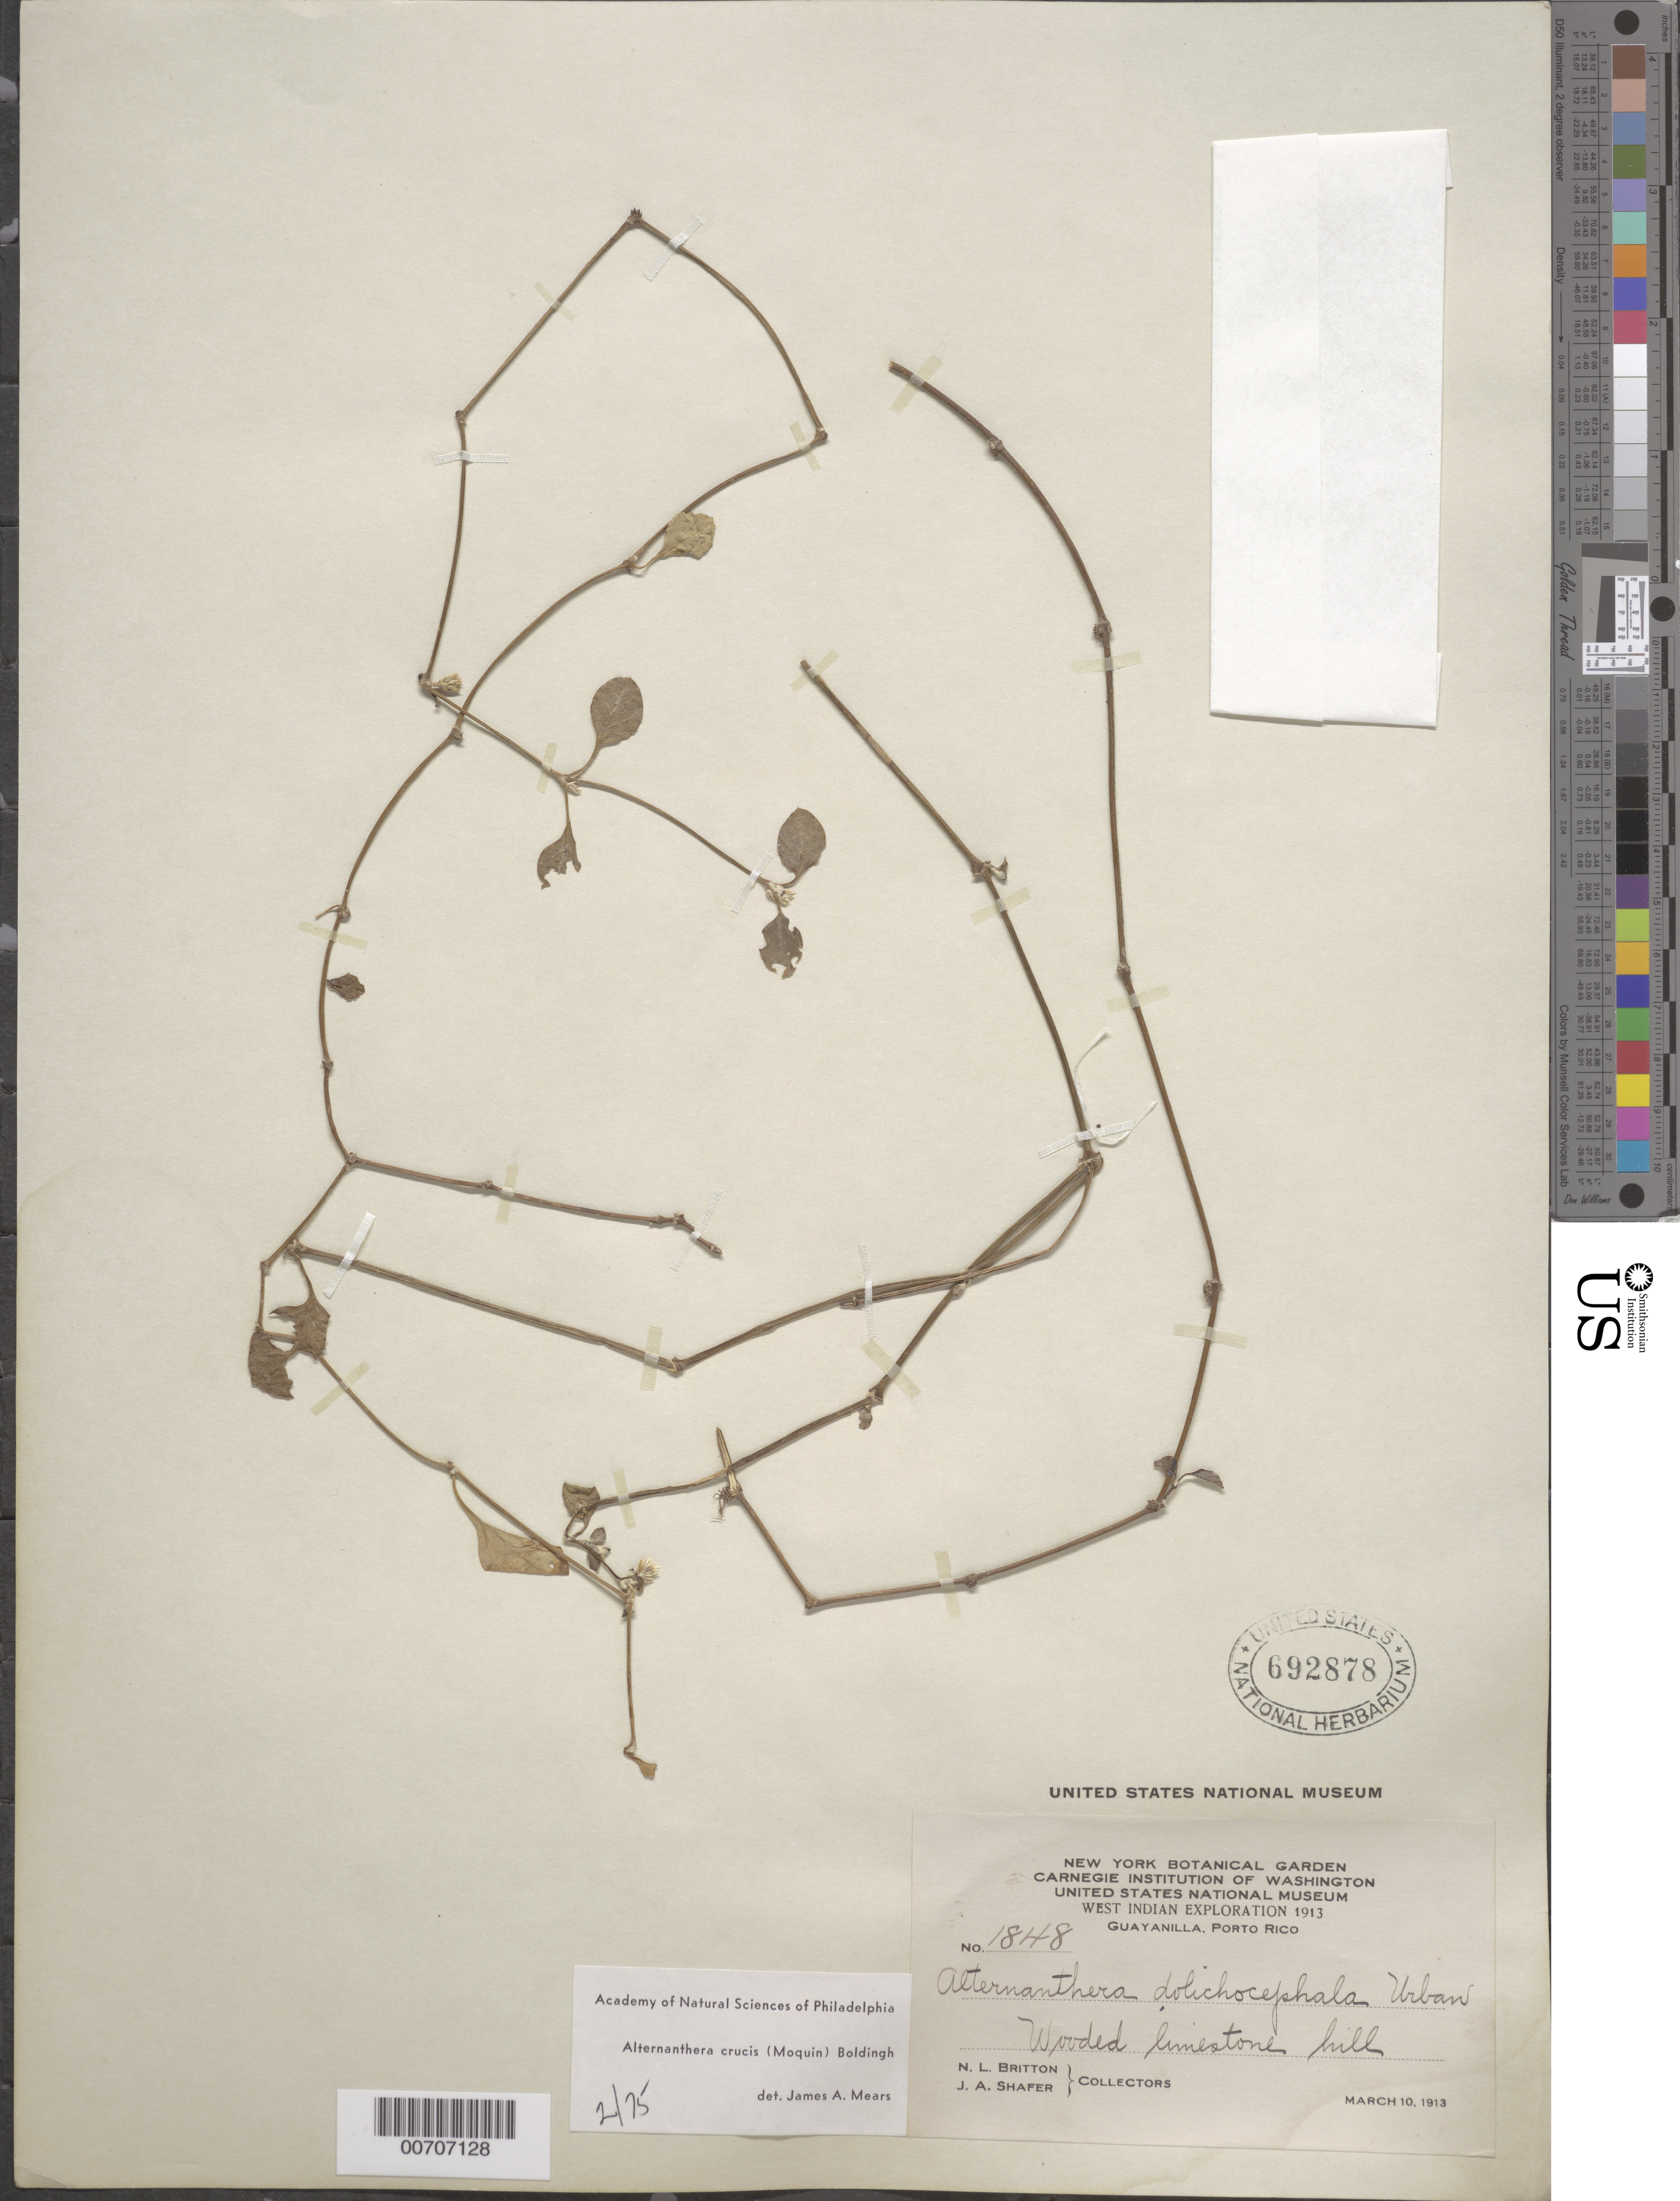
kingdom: Plantae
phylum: Tracheophyta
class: Magnoliopsida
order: Caryophyllales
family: Amaranthaceae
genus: Alternanthera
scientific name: Alternanthera crucis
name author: (Moq.) Bold.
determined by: Mears, J. A., (PH), Academy of Natural Sciences of Philadelphia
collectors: N. Britton & J. A. Shafer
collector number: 1848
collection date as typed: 10 Mar 1913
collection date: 1913-03-10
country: Puerto Rico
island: Greater Antilles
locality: Guayanilla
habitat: Wooded limestone hill.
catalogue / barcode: US 692878